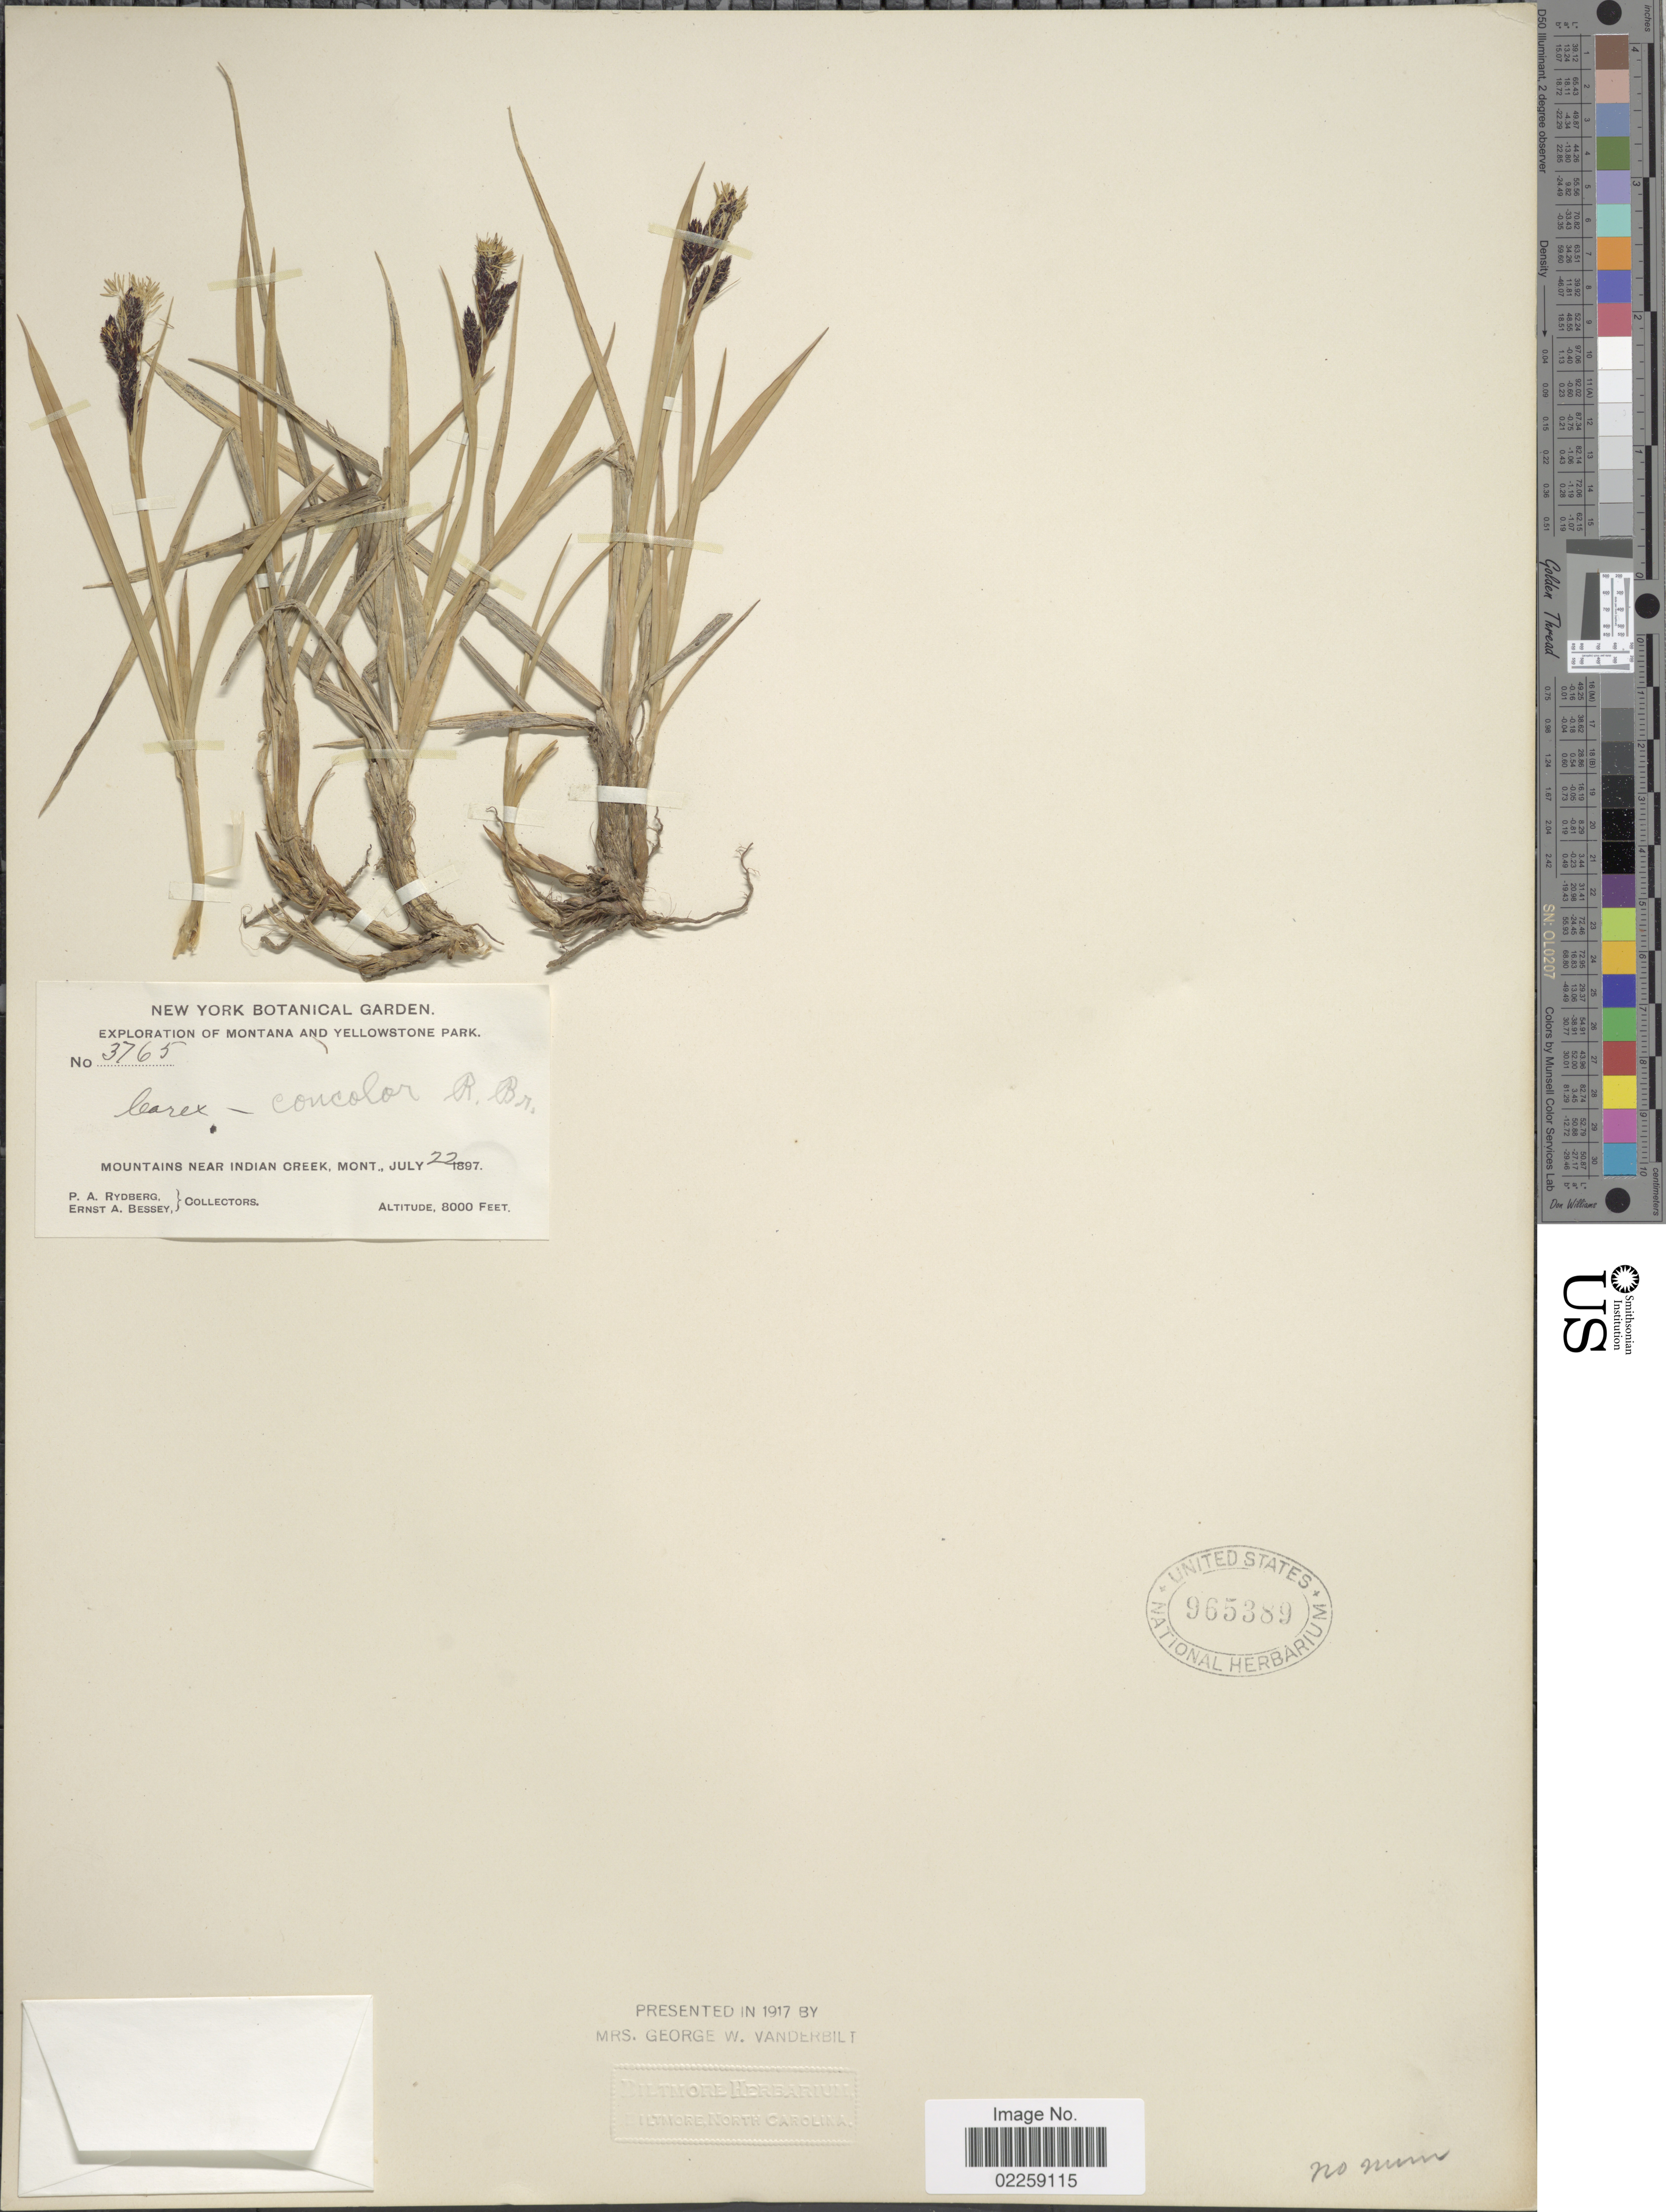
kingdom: Plantae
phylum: Tracheophyta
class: Liliopsida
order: Poales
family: Cyperaceae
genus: Carex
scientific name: Carex scopulorum var. scopulorum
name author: Holm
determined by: Standley, Lisa A.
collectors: P. A. Rydberg & E. A. Bessey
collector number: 3765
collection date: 1897-07-22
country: United States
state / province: Montana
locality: Montana and Yellowstone Park. Mountains near Indian Creek, Mont.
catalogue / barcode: US 965389